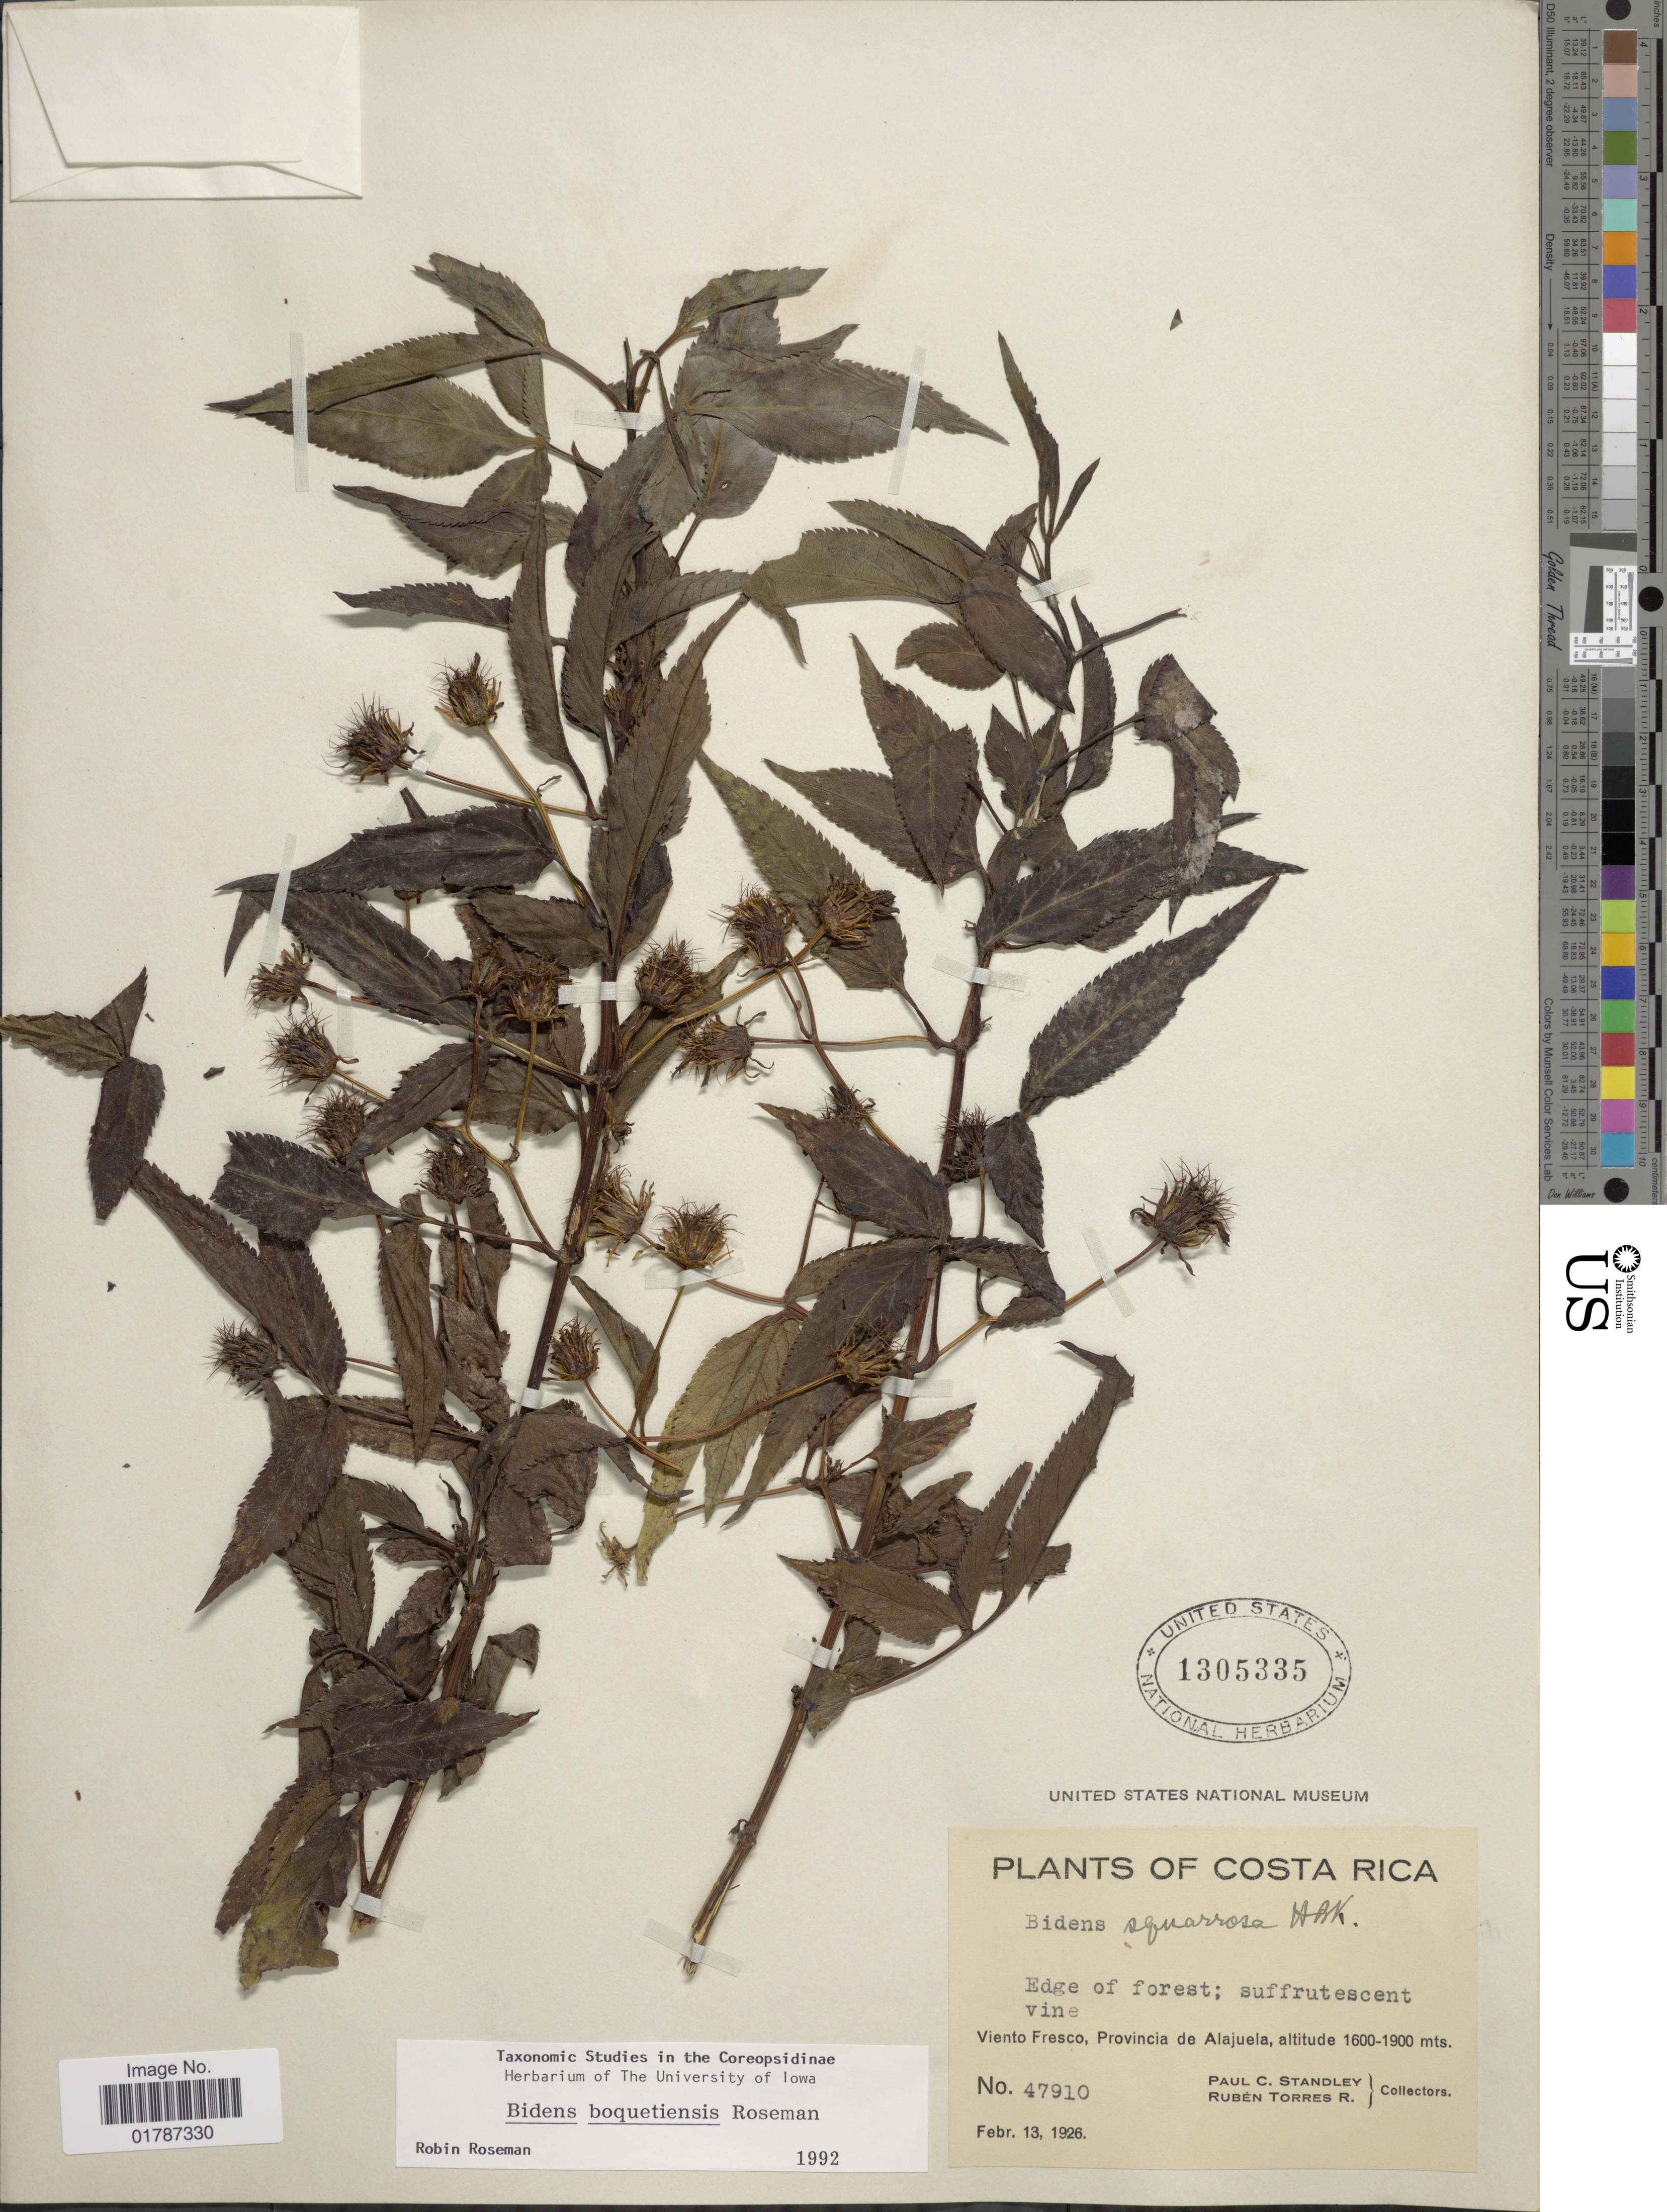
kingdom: Plantae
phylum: Tracheophyta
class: Magnoliopsida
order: Asterales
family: Asteraceae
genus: Bidens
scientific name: Bidens boquetinsis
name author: Roseman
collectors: P. C. Standley & R. Torres Rojas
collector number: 47910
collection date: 1925-02-13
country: Costa Rica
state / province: Alajuela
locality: Viento Fresco, Provincia de Alajuela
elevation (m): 1600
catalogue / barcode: US 1305335